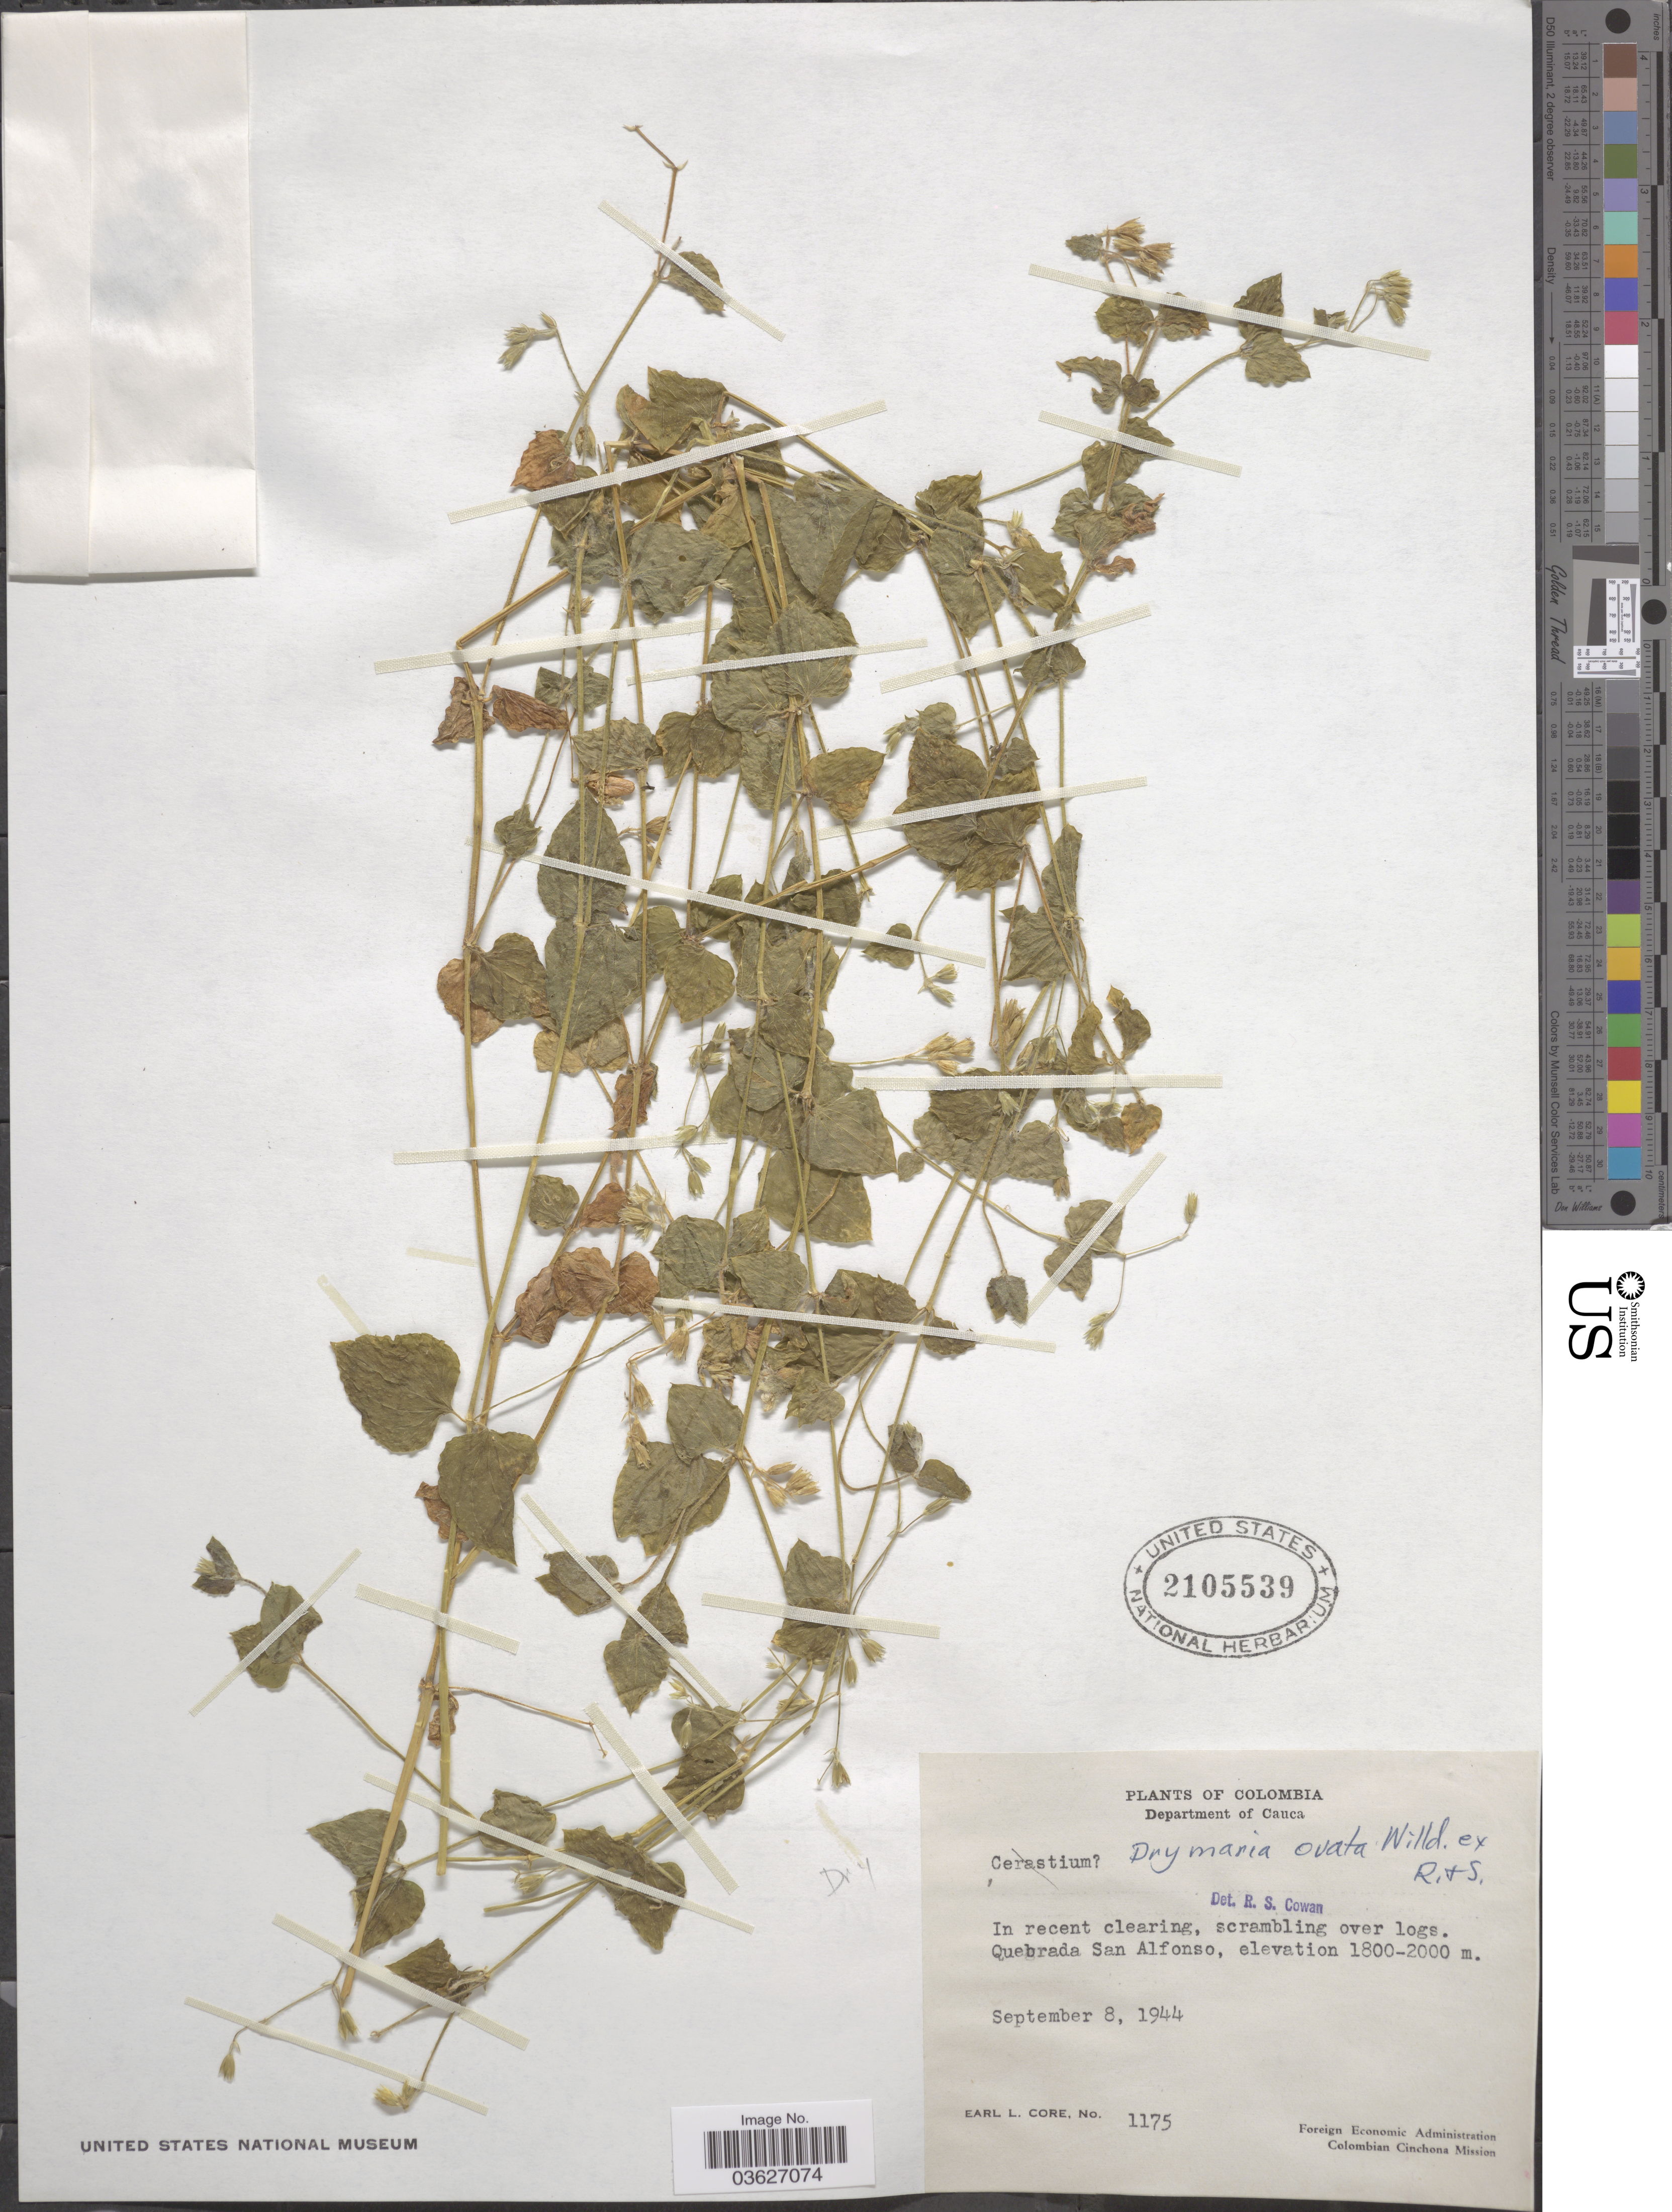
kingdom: Plantae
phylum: Tracheophyta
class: Magnoliopsida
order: Caryophyllales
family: Caryophyllaceae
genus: Drymaria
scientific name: Drymaria ovata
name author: Humb. & Bonpl. ex Schult.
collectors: E. L. Core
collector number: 1175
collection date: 1944-09-08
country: Colombia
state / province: Cauca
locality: Department of Cauca. Quebrada San Alfonso.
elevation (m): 1800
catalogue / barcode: US 2105539